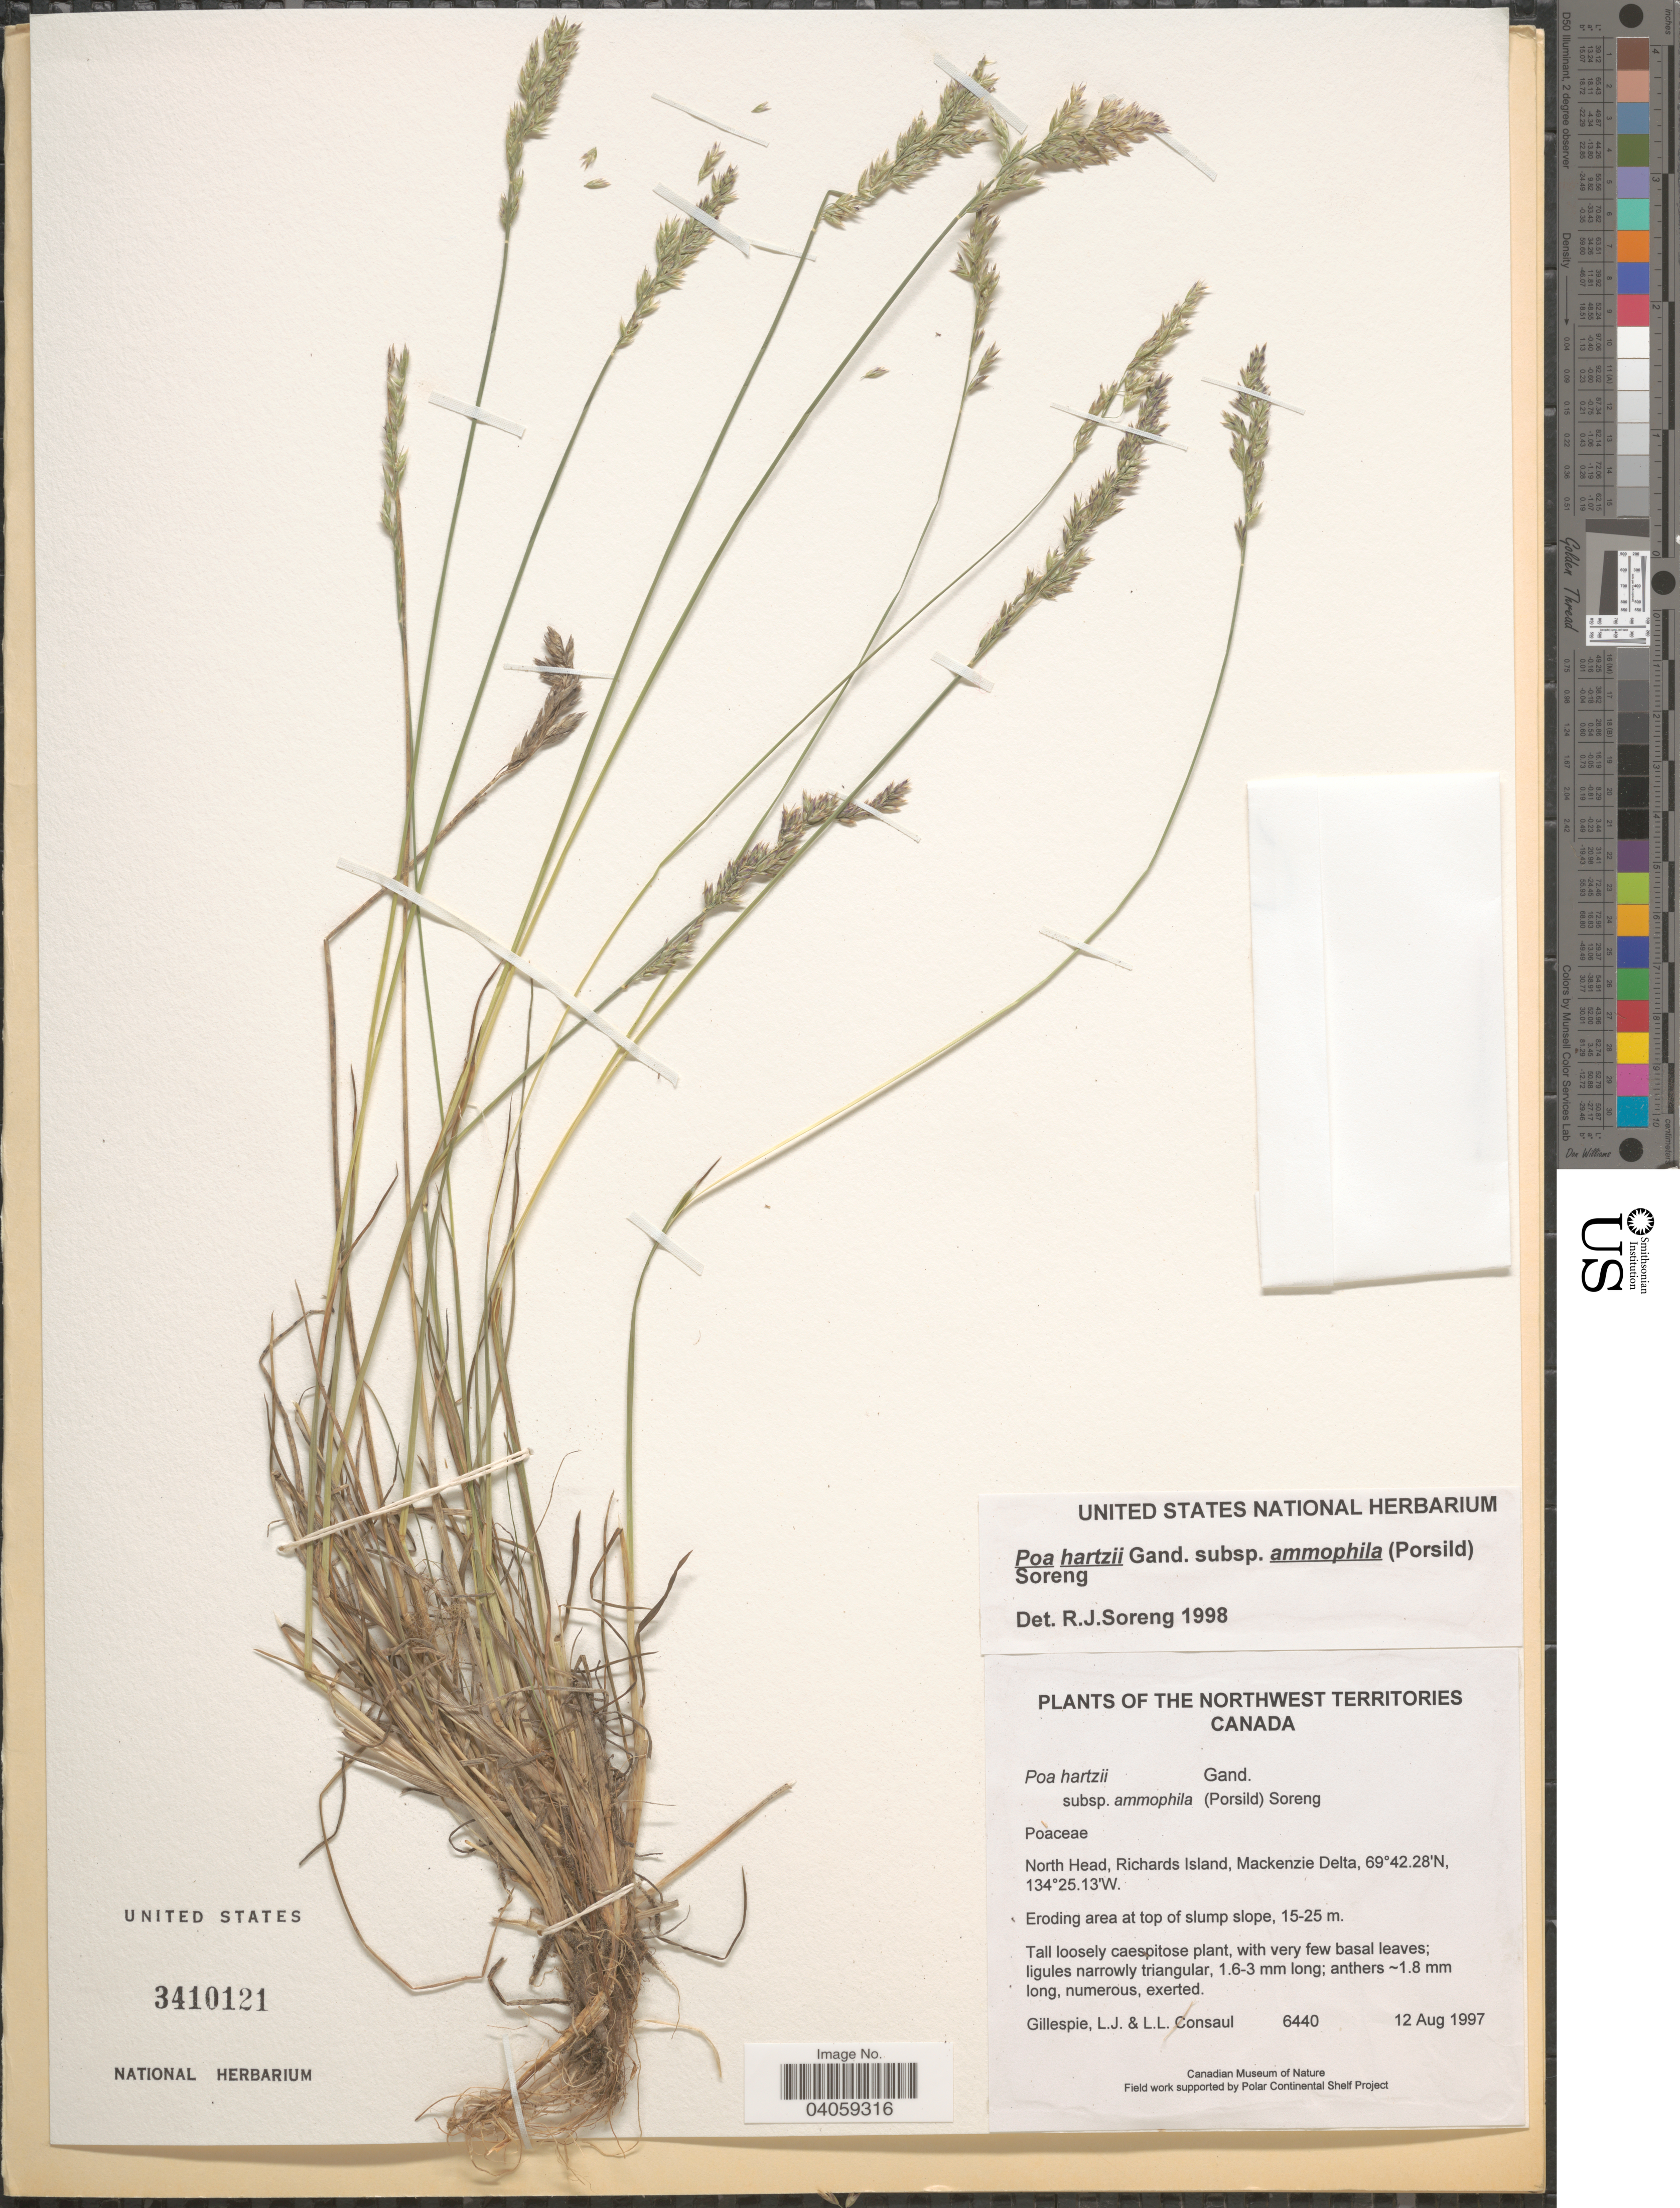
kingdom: Plantae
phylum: Tracheophyta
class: Liliopsida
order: Poales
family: Poaceae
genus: Poa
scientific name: Poa ammophila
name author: A.E. Porsild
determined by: Soreng, Robert J., Research Associate (BOT), Smithsonian Institution - National Museum of Natural History (UNITED STATES)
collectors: L. Gillespie & L. Consaul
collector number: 6440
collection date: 1997-08-12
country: Canada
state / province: Northwest Territories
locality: North Head, Richards Island, Mackenzie Delta.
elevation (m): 15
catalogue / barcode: US 3410121